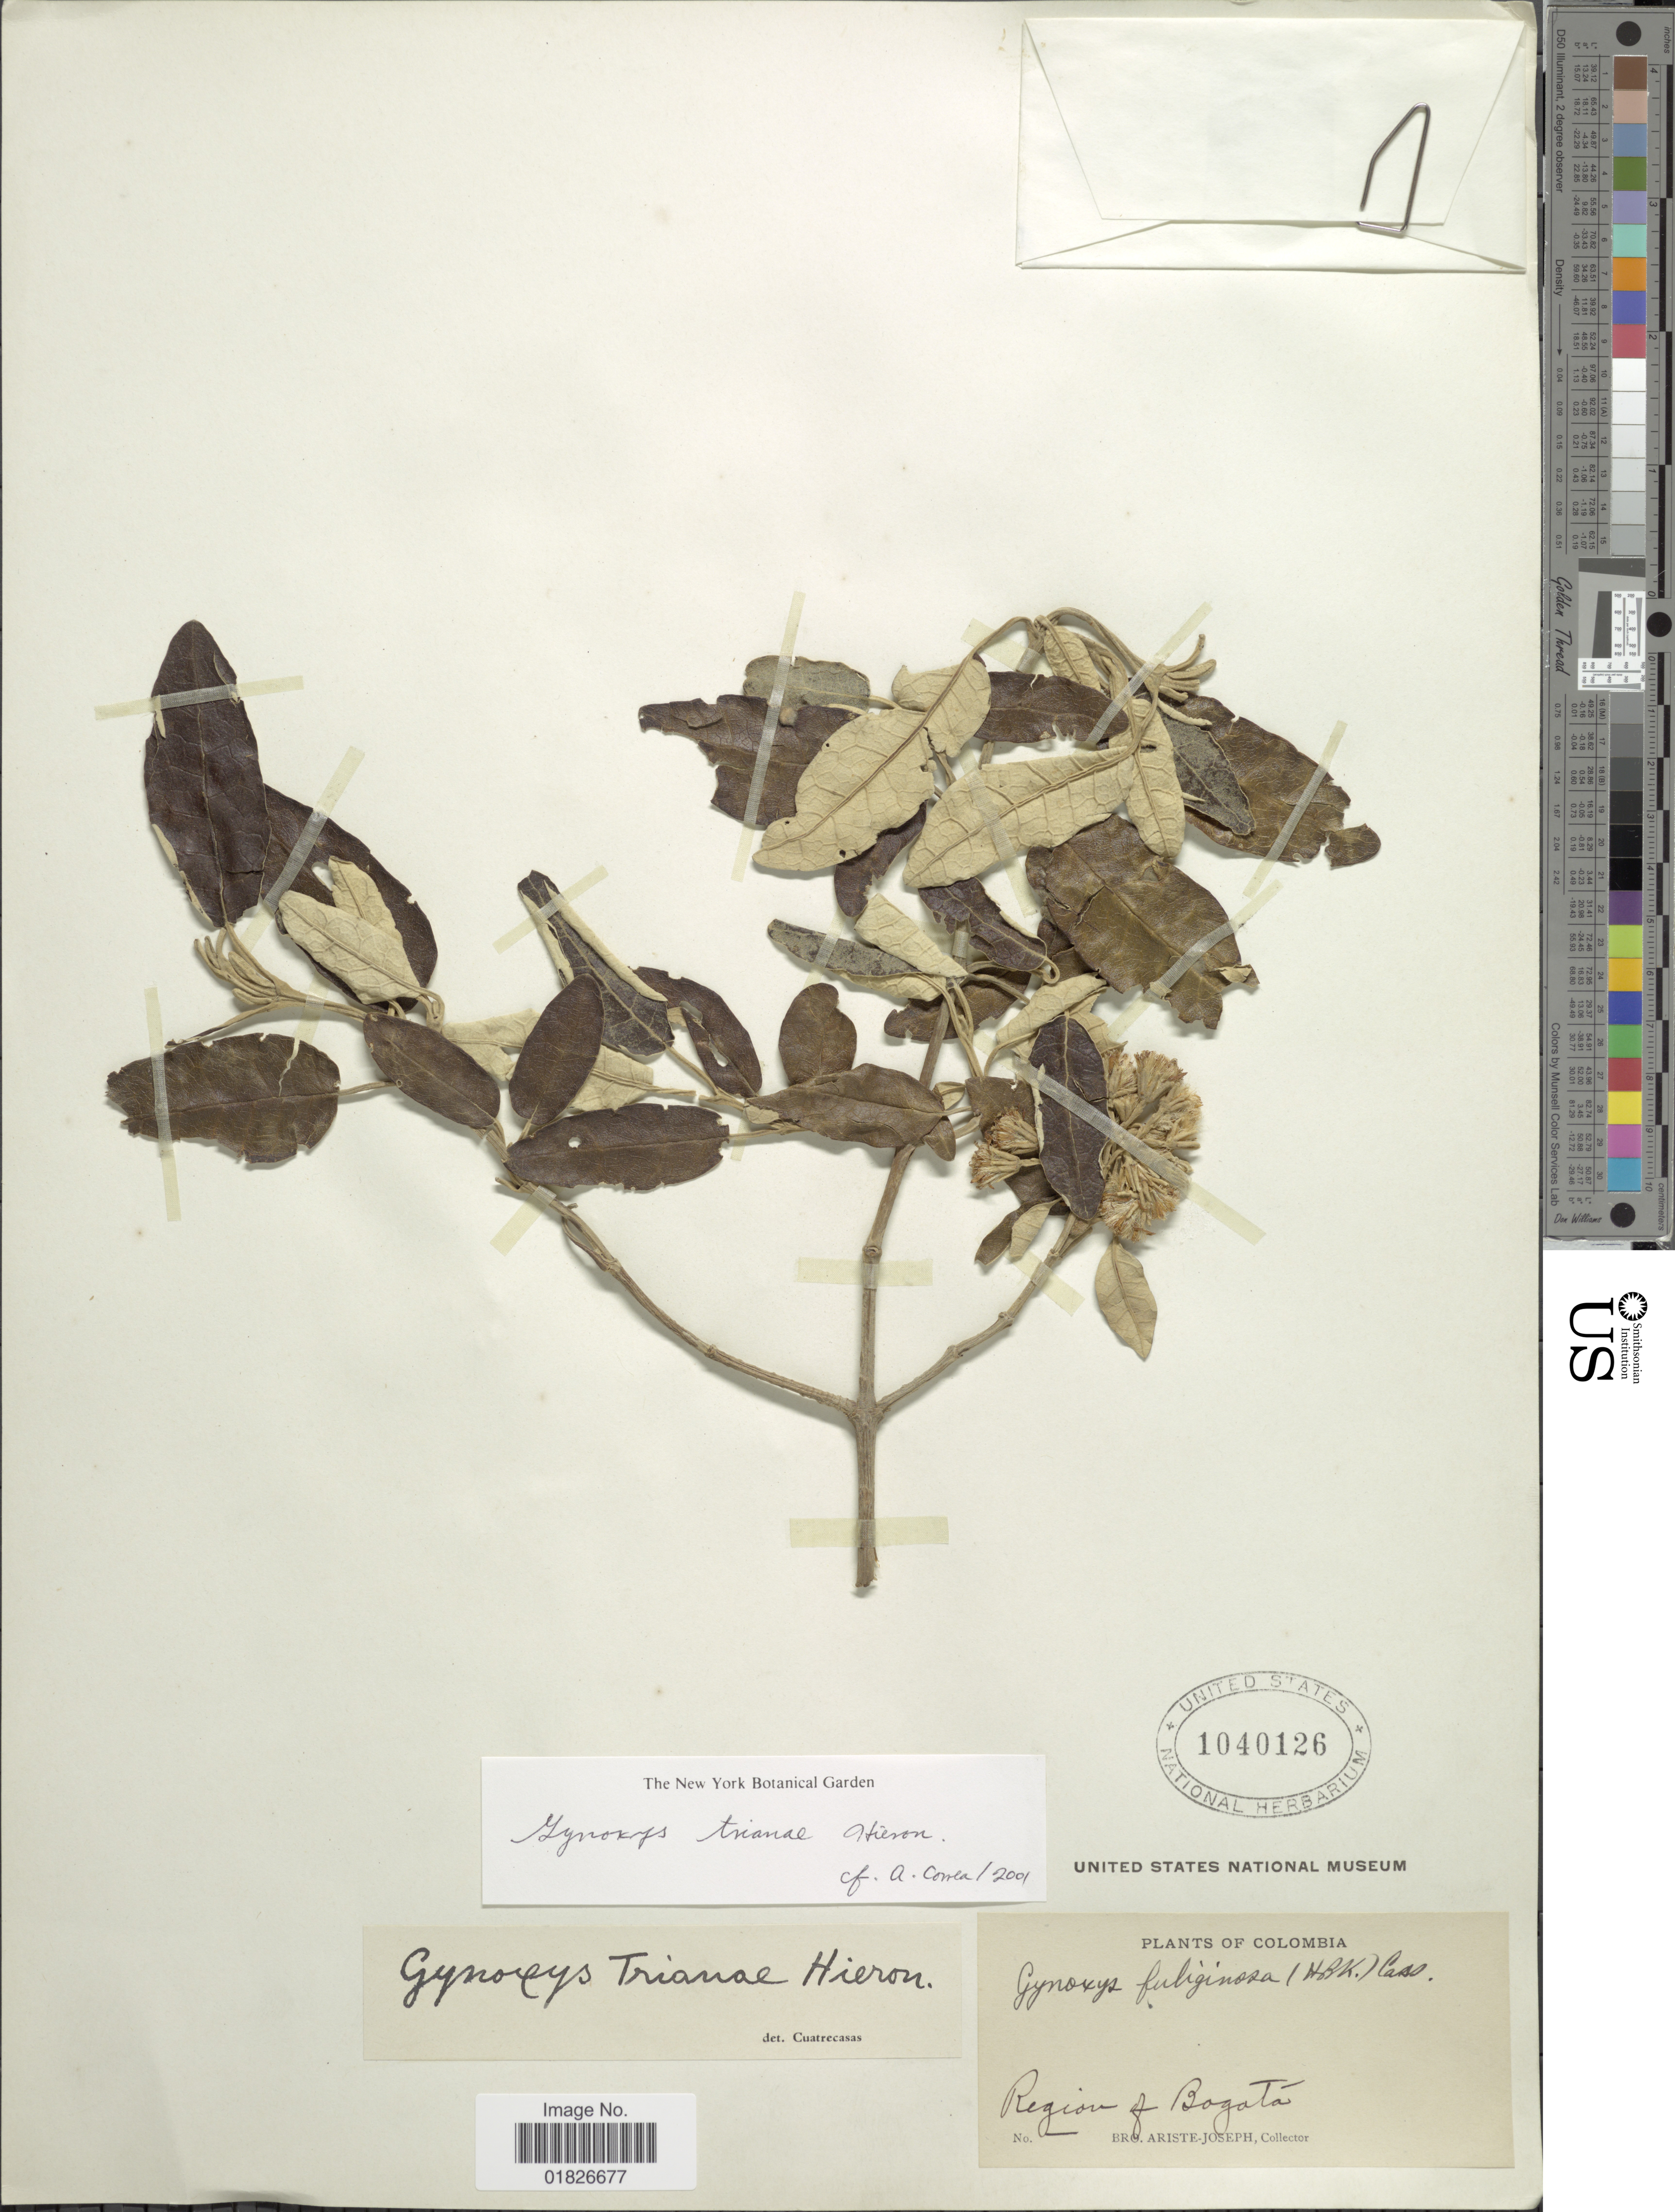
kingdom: Plantae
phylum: Tracheophyta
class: Magnoliopsida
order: Asterales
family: Asteraceae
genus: Gynoxys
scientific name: Gynoxys trianae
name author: Hieron.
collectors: Bro. Ariste-Joseph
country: Colombia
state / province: Bogota D.C.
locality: Region of Bogota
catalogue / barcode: US 1040126